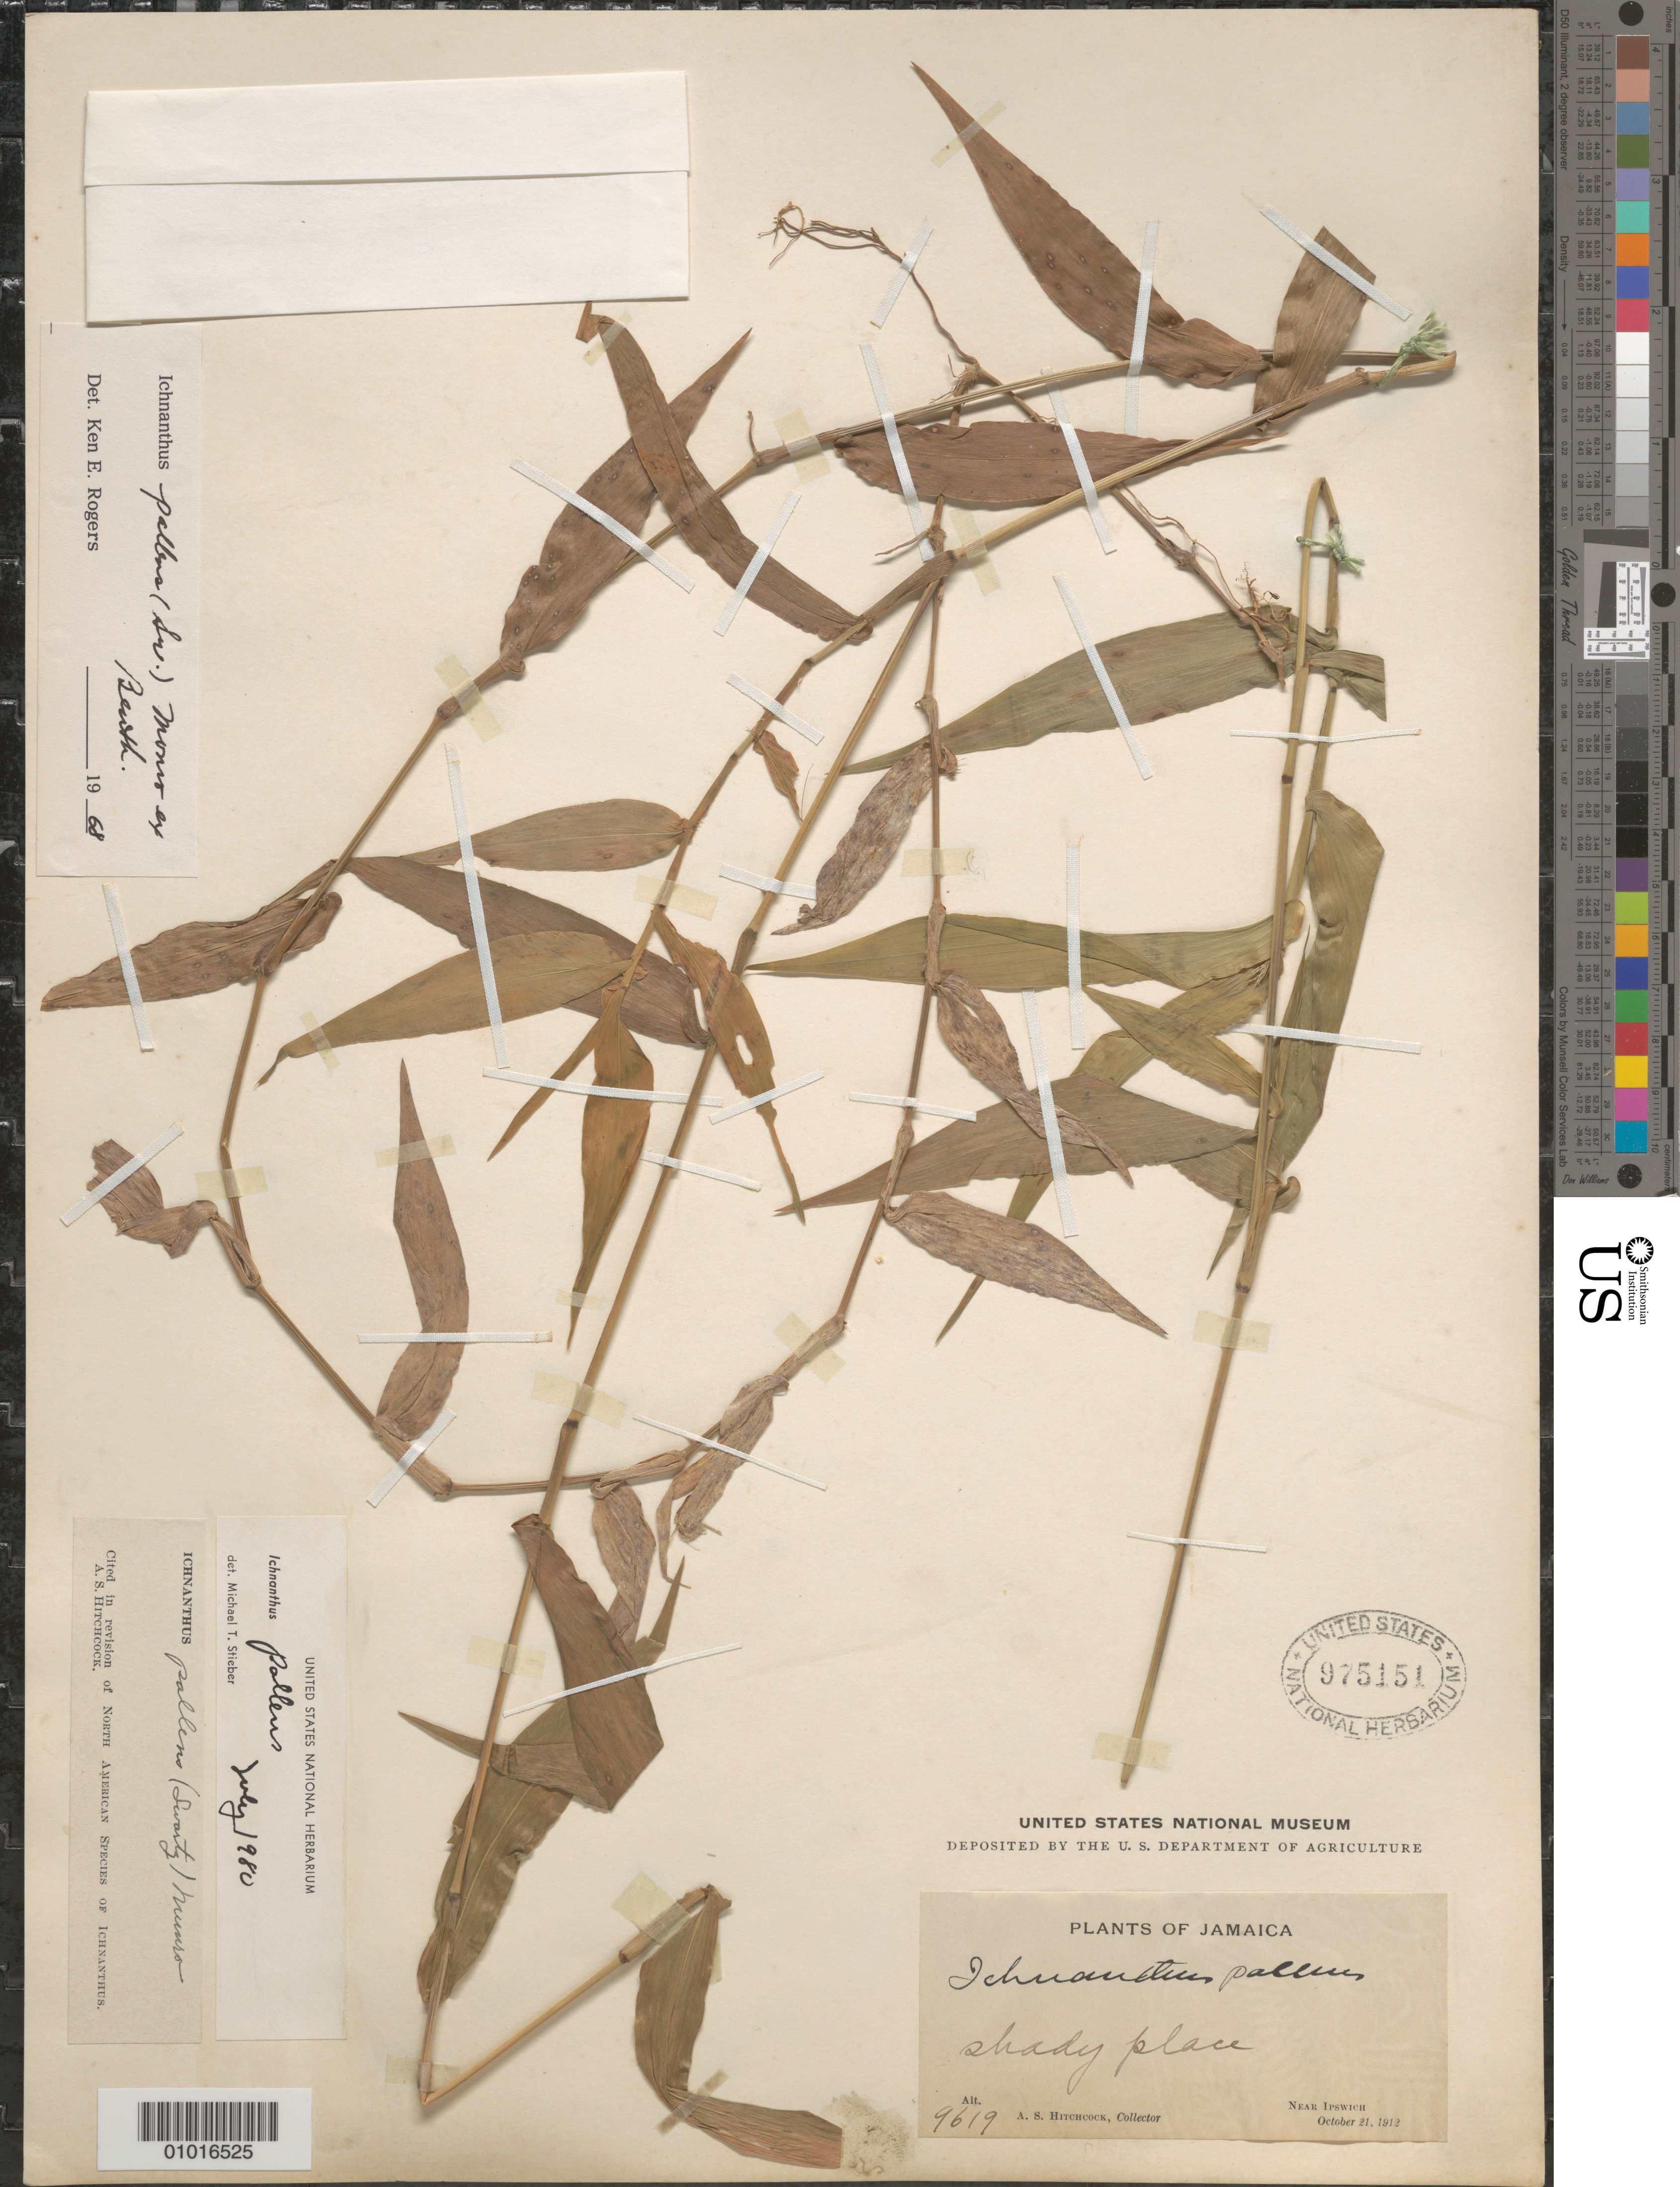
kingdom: Plantae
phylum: Tracheophyta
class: Liliopsida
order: Poales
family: Poaceae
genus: Ichnanthus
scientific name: Ichnanthus pallens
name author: (Sw.) Munro ex Benth.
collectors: A. S. Hitchcock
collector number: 9619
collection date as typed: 21 Oct 1912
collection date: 1912-10-21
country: Jamaica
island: Jamaica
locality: Near Ipswich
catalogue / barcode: US 975151